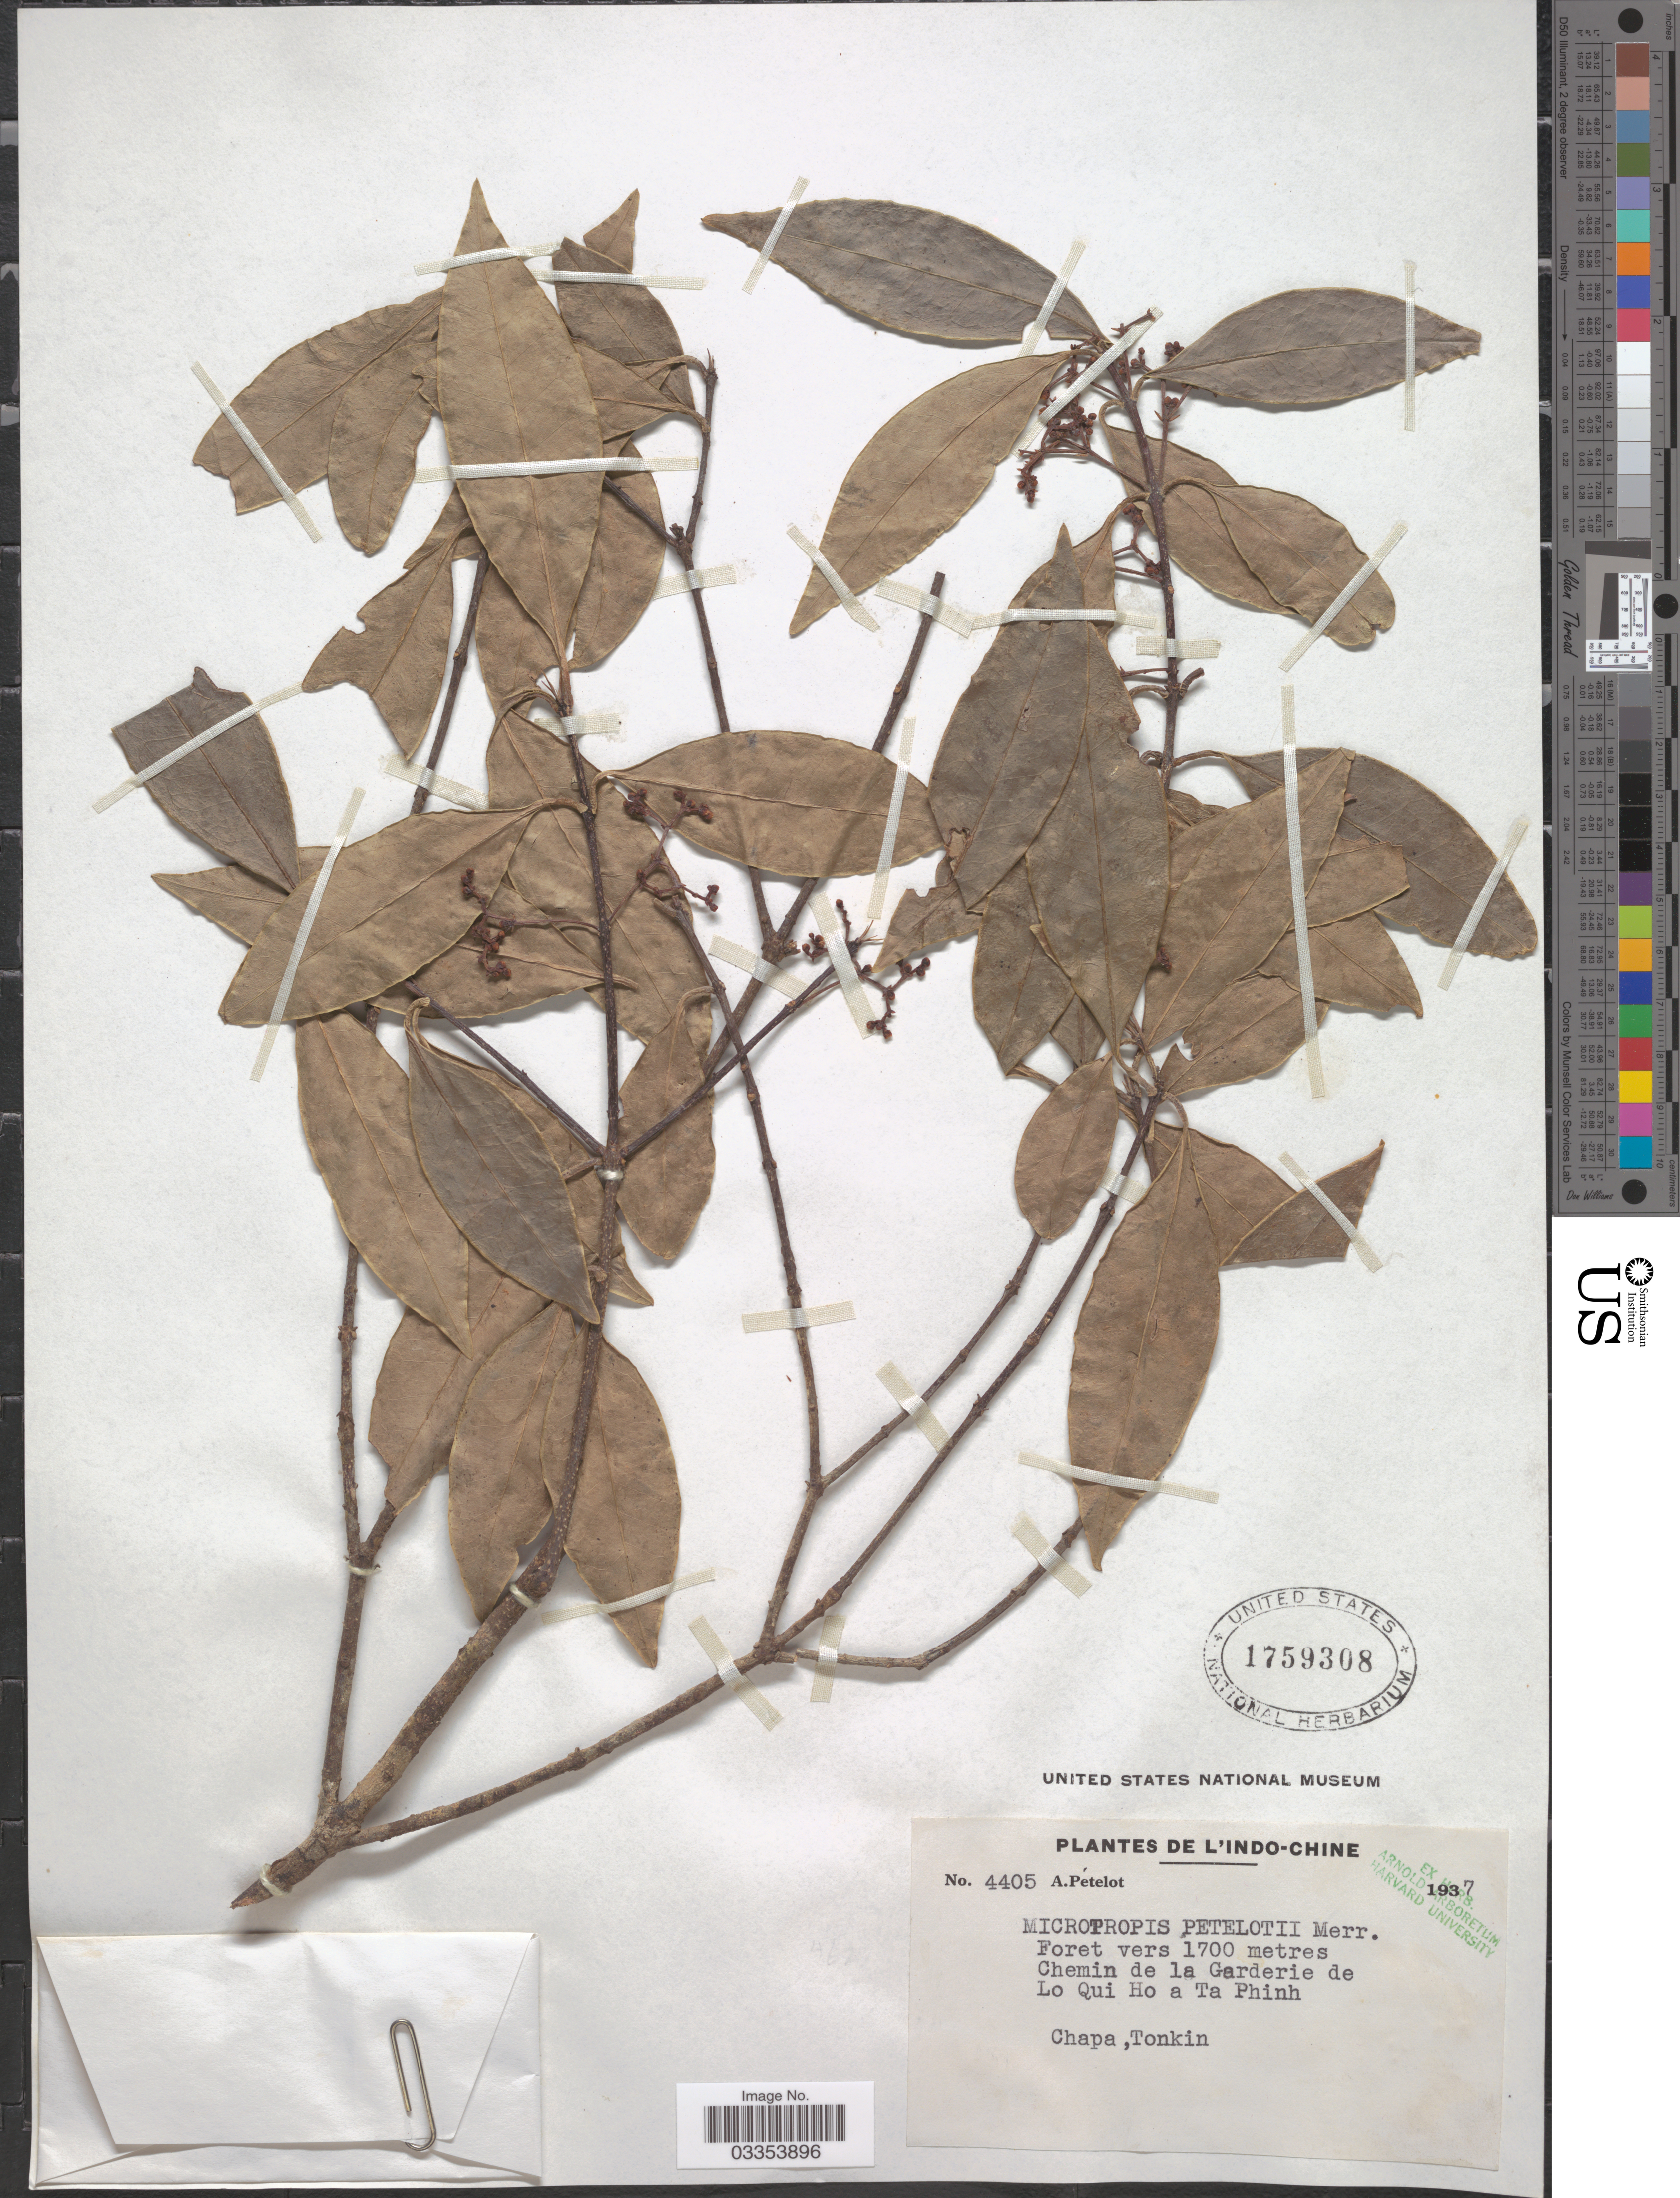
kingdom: Plantae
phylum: Tracheophyta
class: Magnoliopsida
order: Celastrales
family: Celastraceae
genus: Microtropis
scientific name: Microtropis petelotii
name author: Merr. & F. L. Freeman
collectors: A. Petelot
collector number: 4405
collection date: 1937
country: Vietnam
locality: L'Indo-Chine. Chemin de la Garderie de Lo Qui Ho a Ta Phinh. Chapa, Tonkin.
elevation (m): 1700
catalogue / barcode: US 1759308